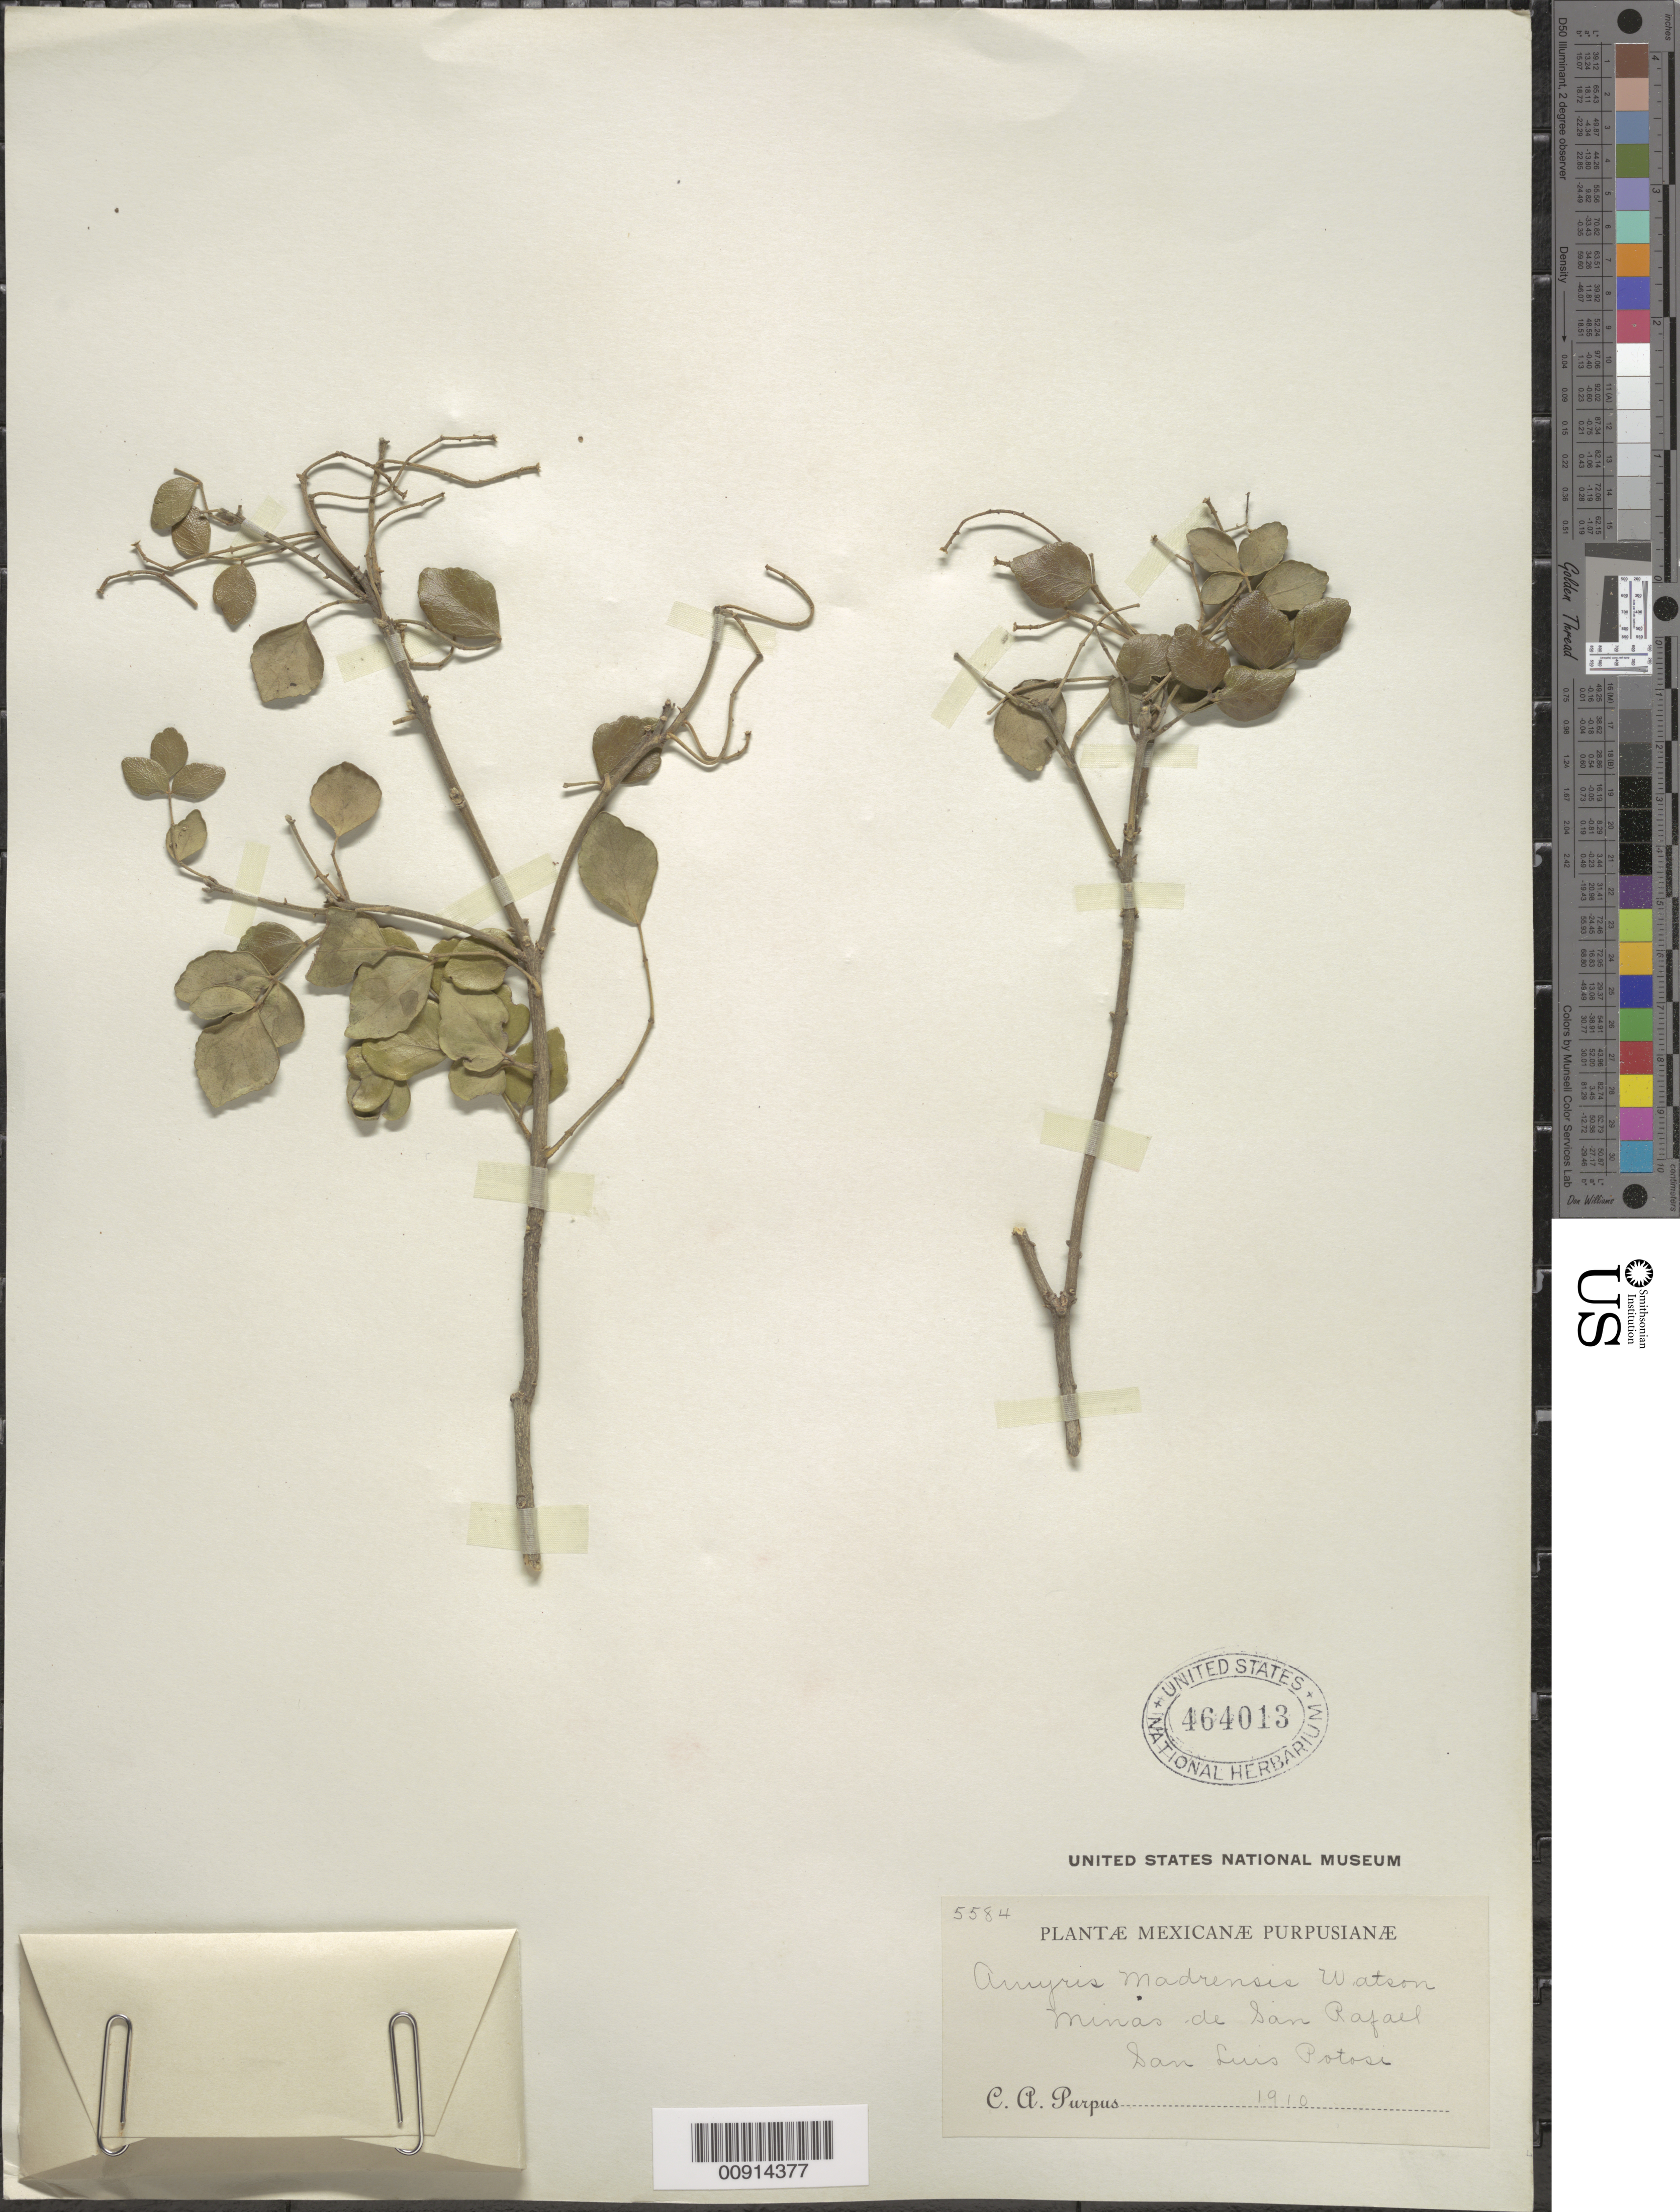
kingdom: Plantae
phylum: Tracheophyta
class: Magnoliopsida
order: Sapindales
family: Rutaceae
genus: Amyris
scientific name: Amyris madrensis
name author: S. Watson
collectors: C. A. Purpus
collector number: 5584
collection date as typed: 1910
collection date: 1910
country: Mexico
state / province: San Luis Potosí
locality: Minas de San Rafael, San Luis Potosí.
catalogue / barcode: US 464013